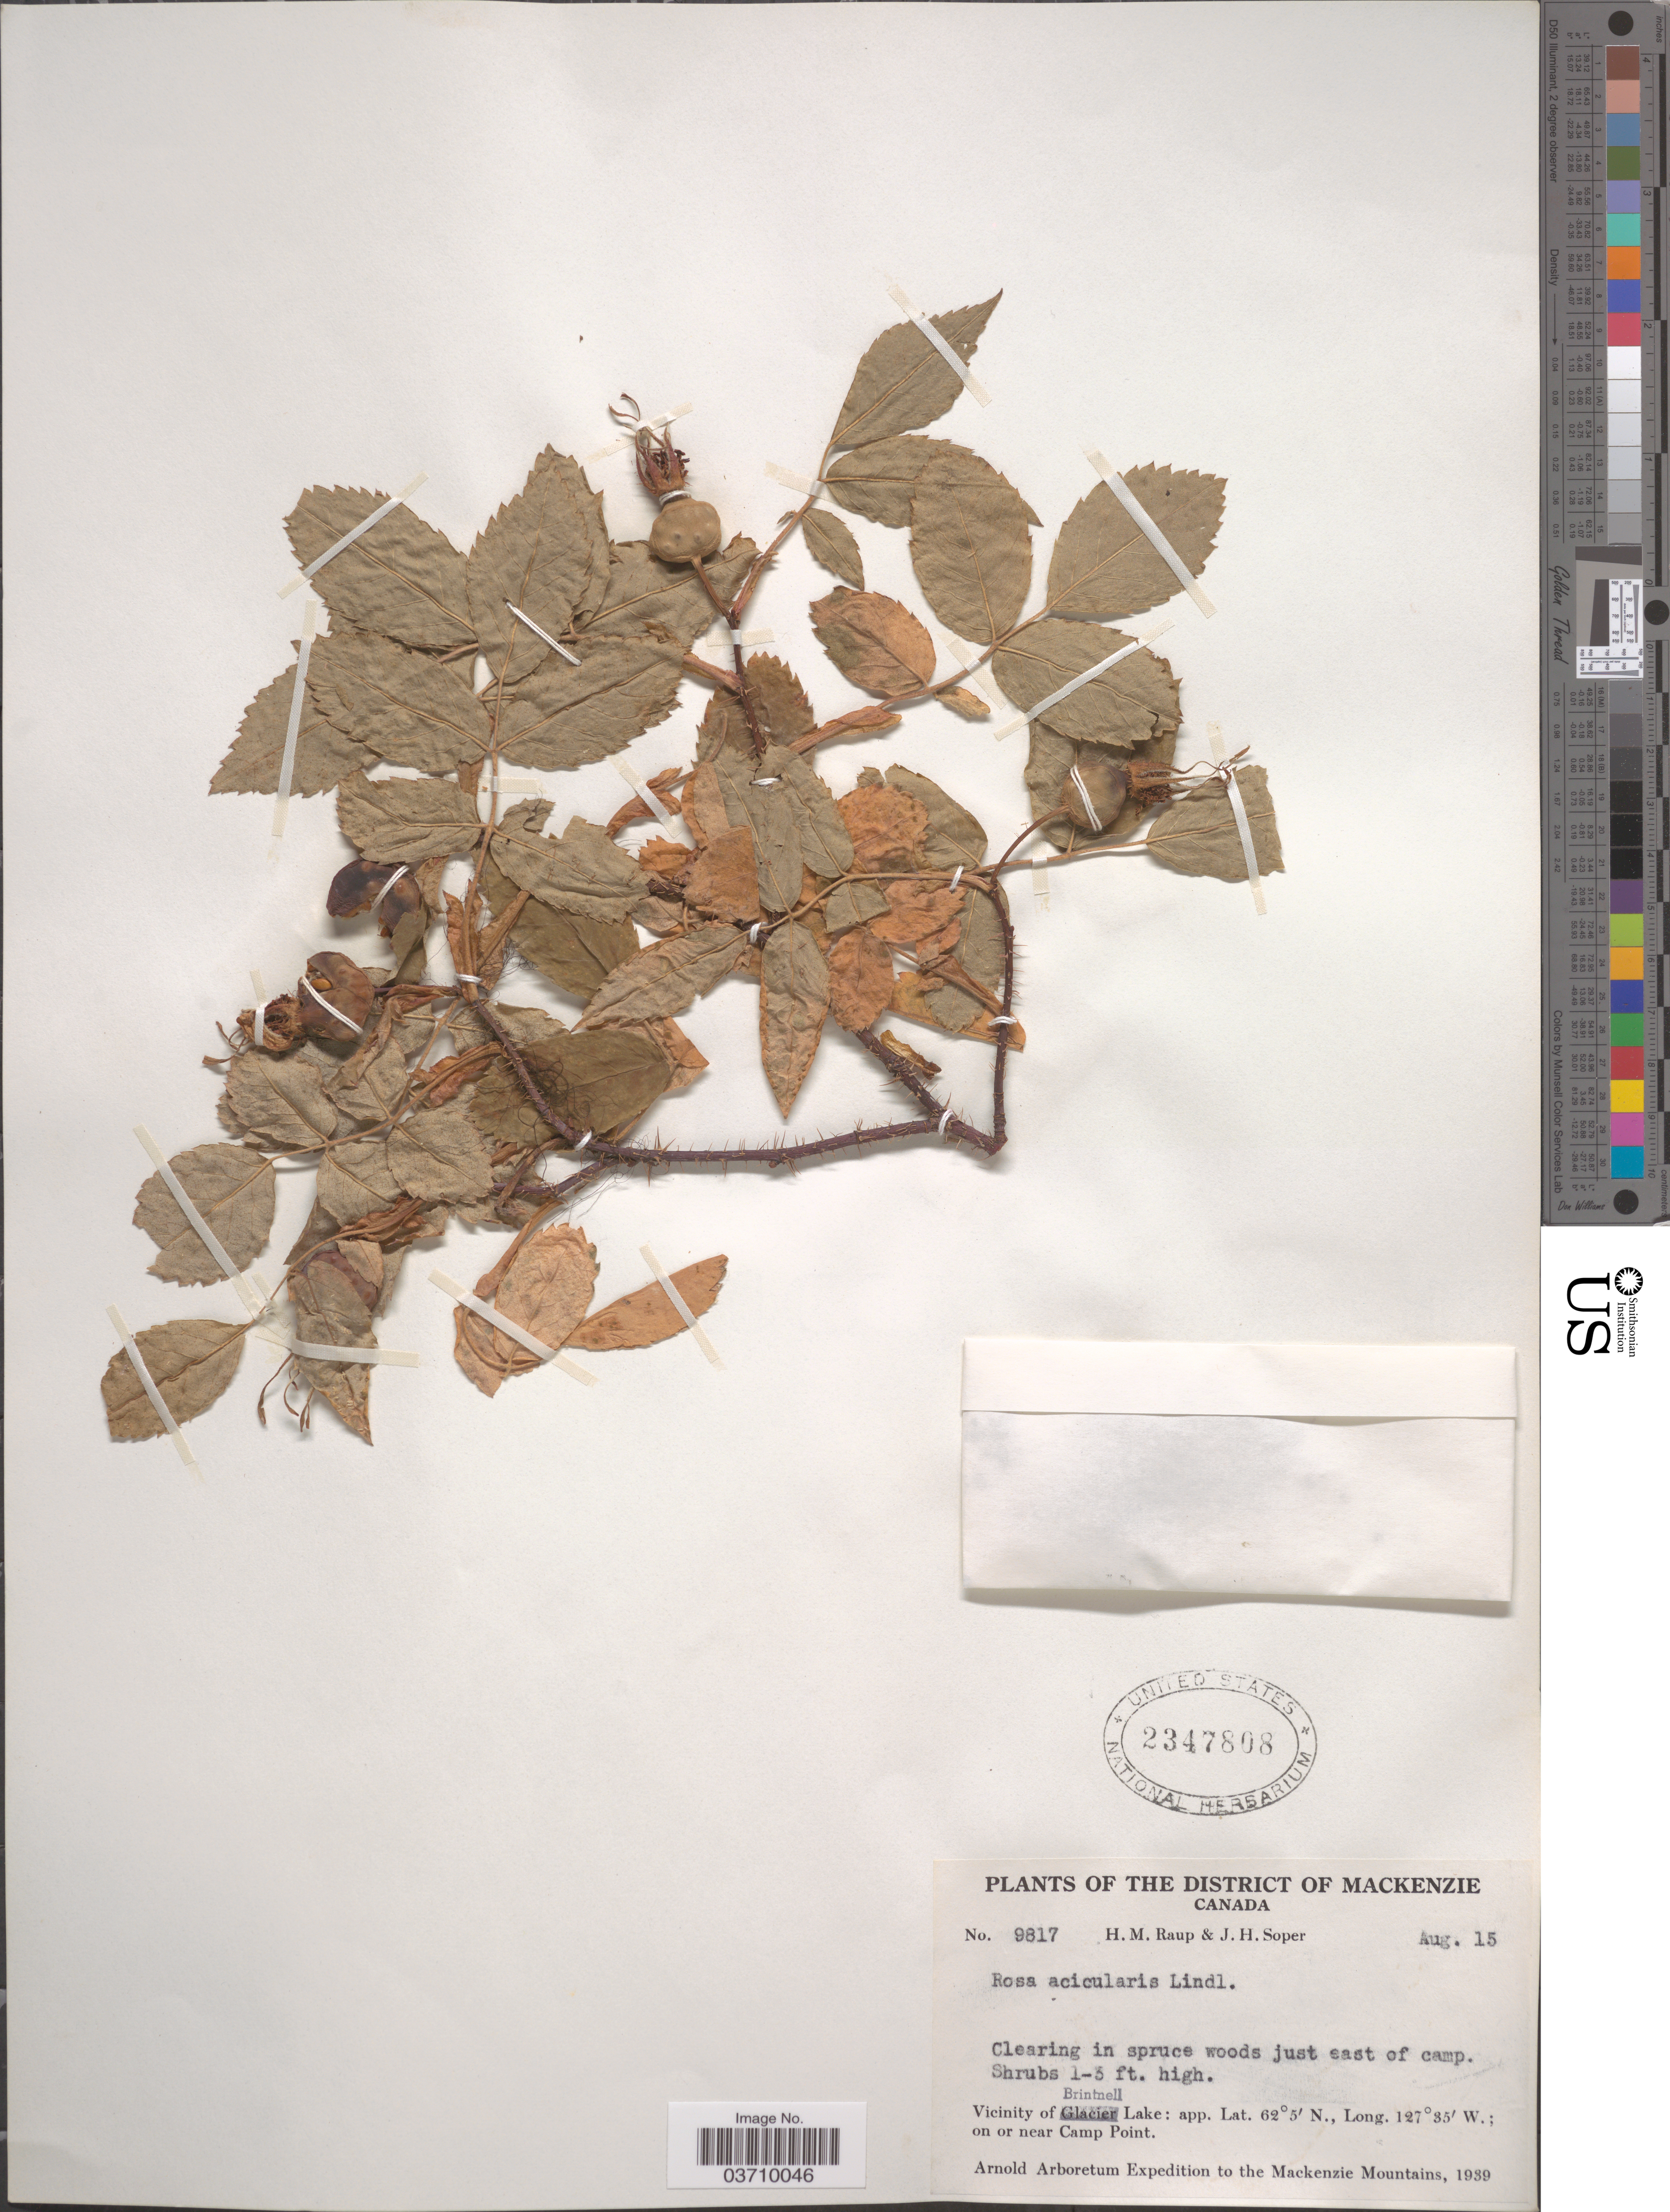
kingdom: Plantae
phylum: Tracheophyta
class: Magnoliopsida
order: Rosales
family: Rosaceae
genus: Rosa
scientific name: Rosa acicularis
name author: Lindl.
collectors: H. Raup & J. H. Soper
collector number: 9817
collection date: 1939-08-15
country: Canada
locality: The District of Mackenzie. Vicinity of Brintnell Lake. On or near Camp Point. Mackenzie Mountains.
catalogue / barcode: US 2347808